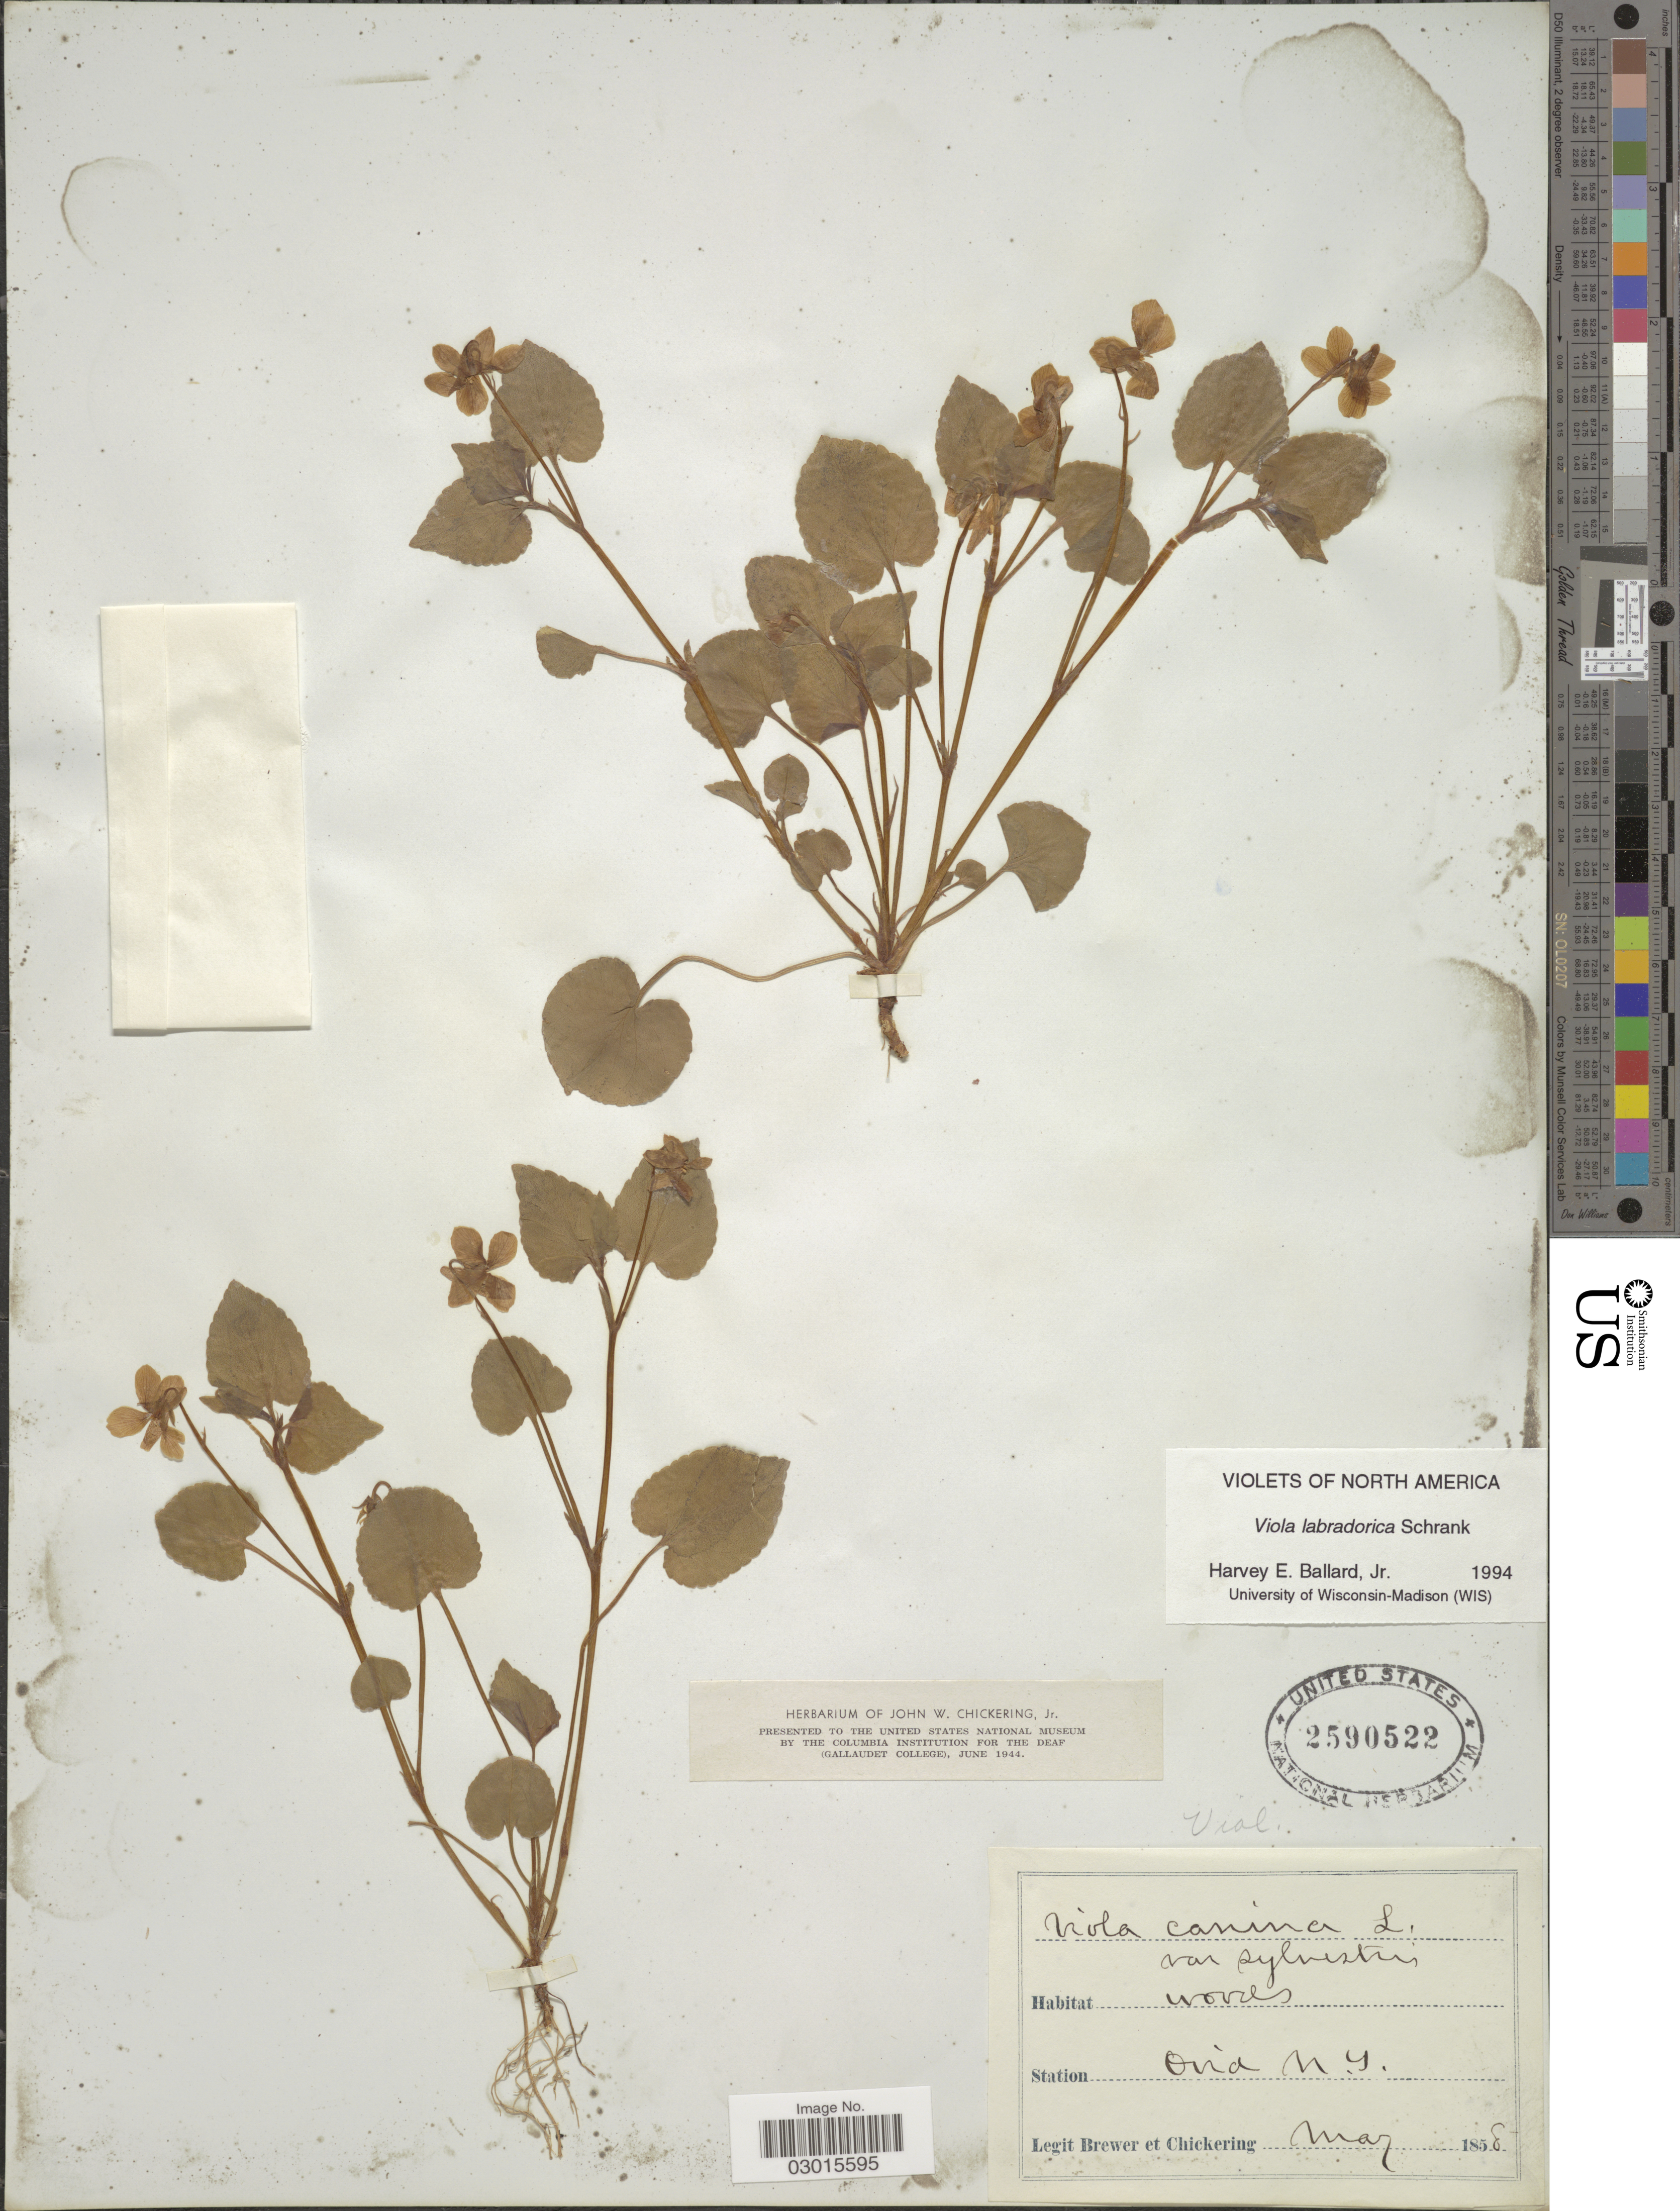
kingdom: Plantae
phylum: Tracheophyta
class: Magnoliopsida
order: Malpighiales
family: Violaceae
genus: Viola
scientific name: Viola labradorica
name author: Schrank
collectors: -. Brewer & -. Chickering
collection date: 1858-05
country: United States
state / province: New York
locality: Station Ovid N. Y.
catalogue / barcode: US 2590522